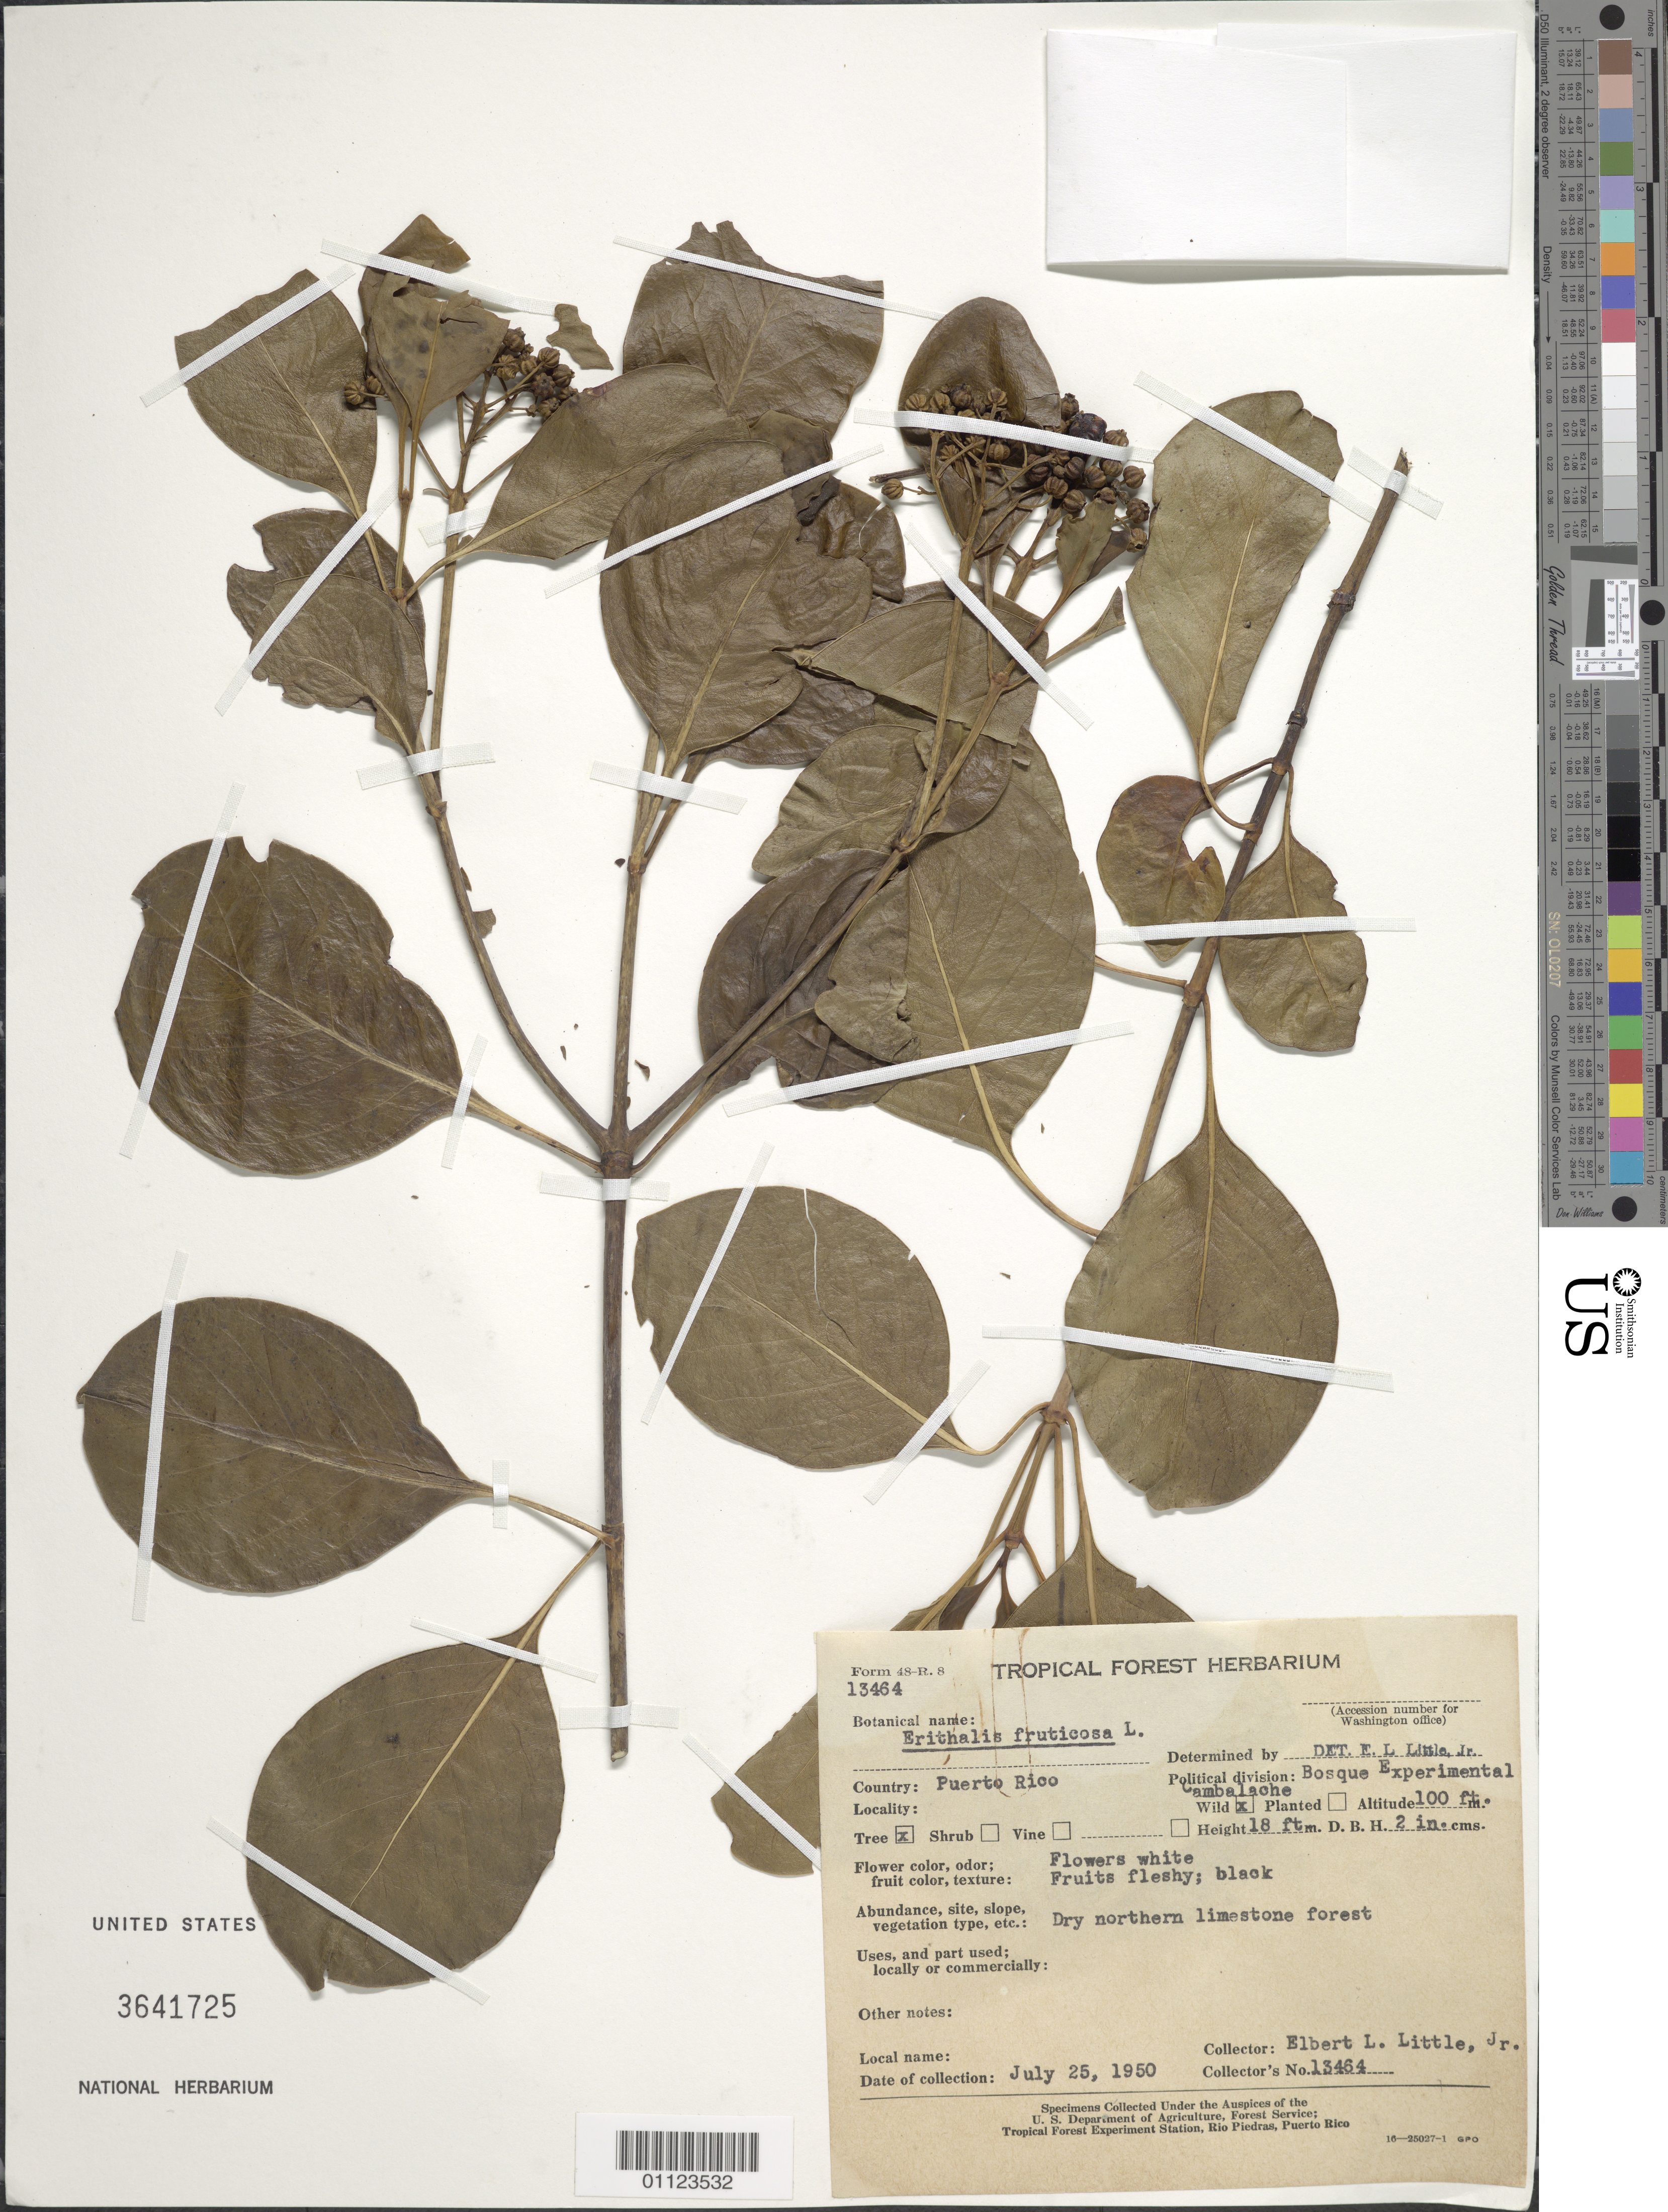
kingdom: Plantae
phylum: Tracheophyta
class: Magnoliopsida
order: Gentianales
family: Rubiaceae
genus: Erithalis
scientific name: Erithalis fruticosa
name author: L.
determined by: Little, Elbert L., Jr., (FSSR), United States Department of Agriculture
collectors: E. L. Little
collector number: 13464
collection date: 1950-07-25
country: Puerto Rico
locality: Bosque Experimental Cambalache.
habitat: Dry northern limestone forest.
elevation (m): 30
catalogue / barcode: US 3641725